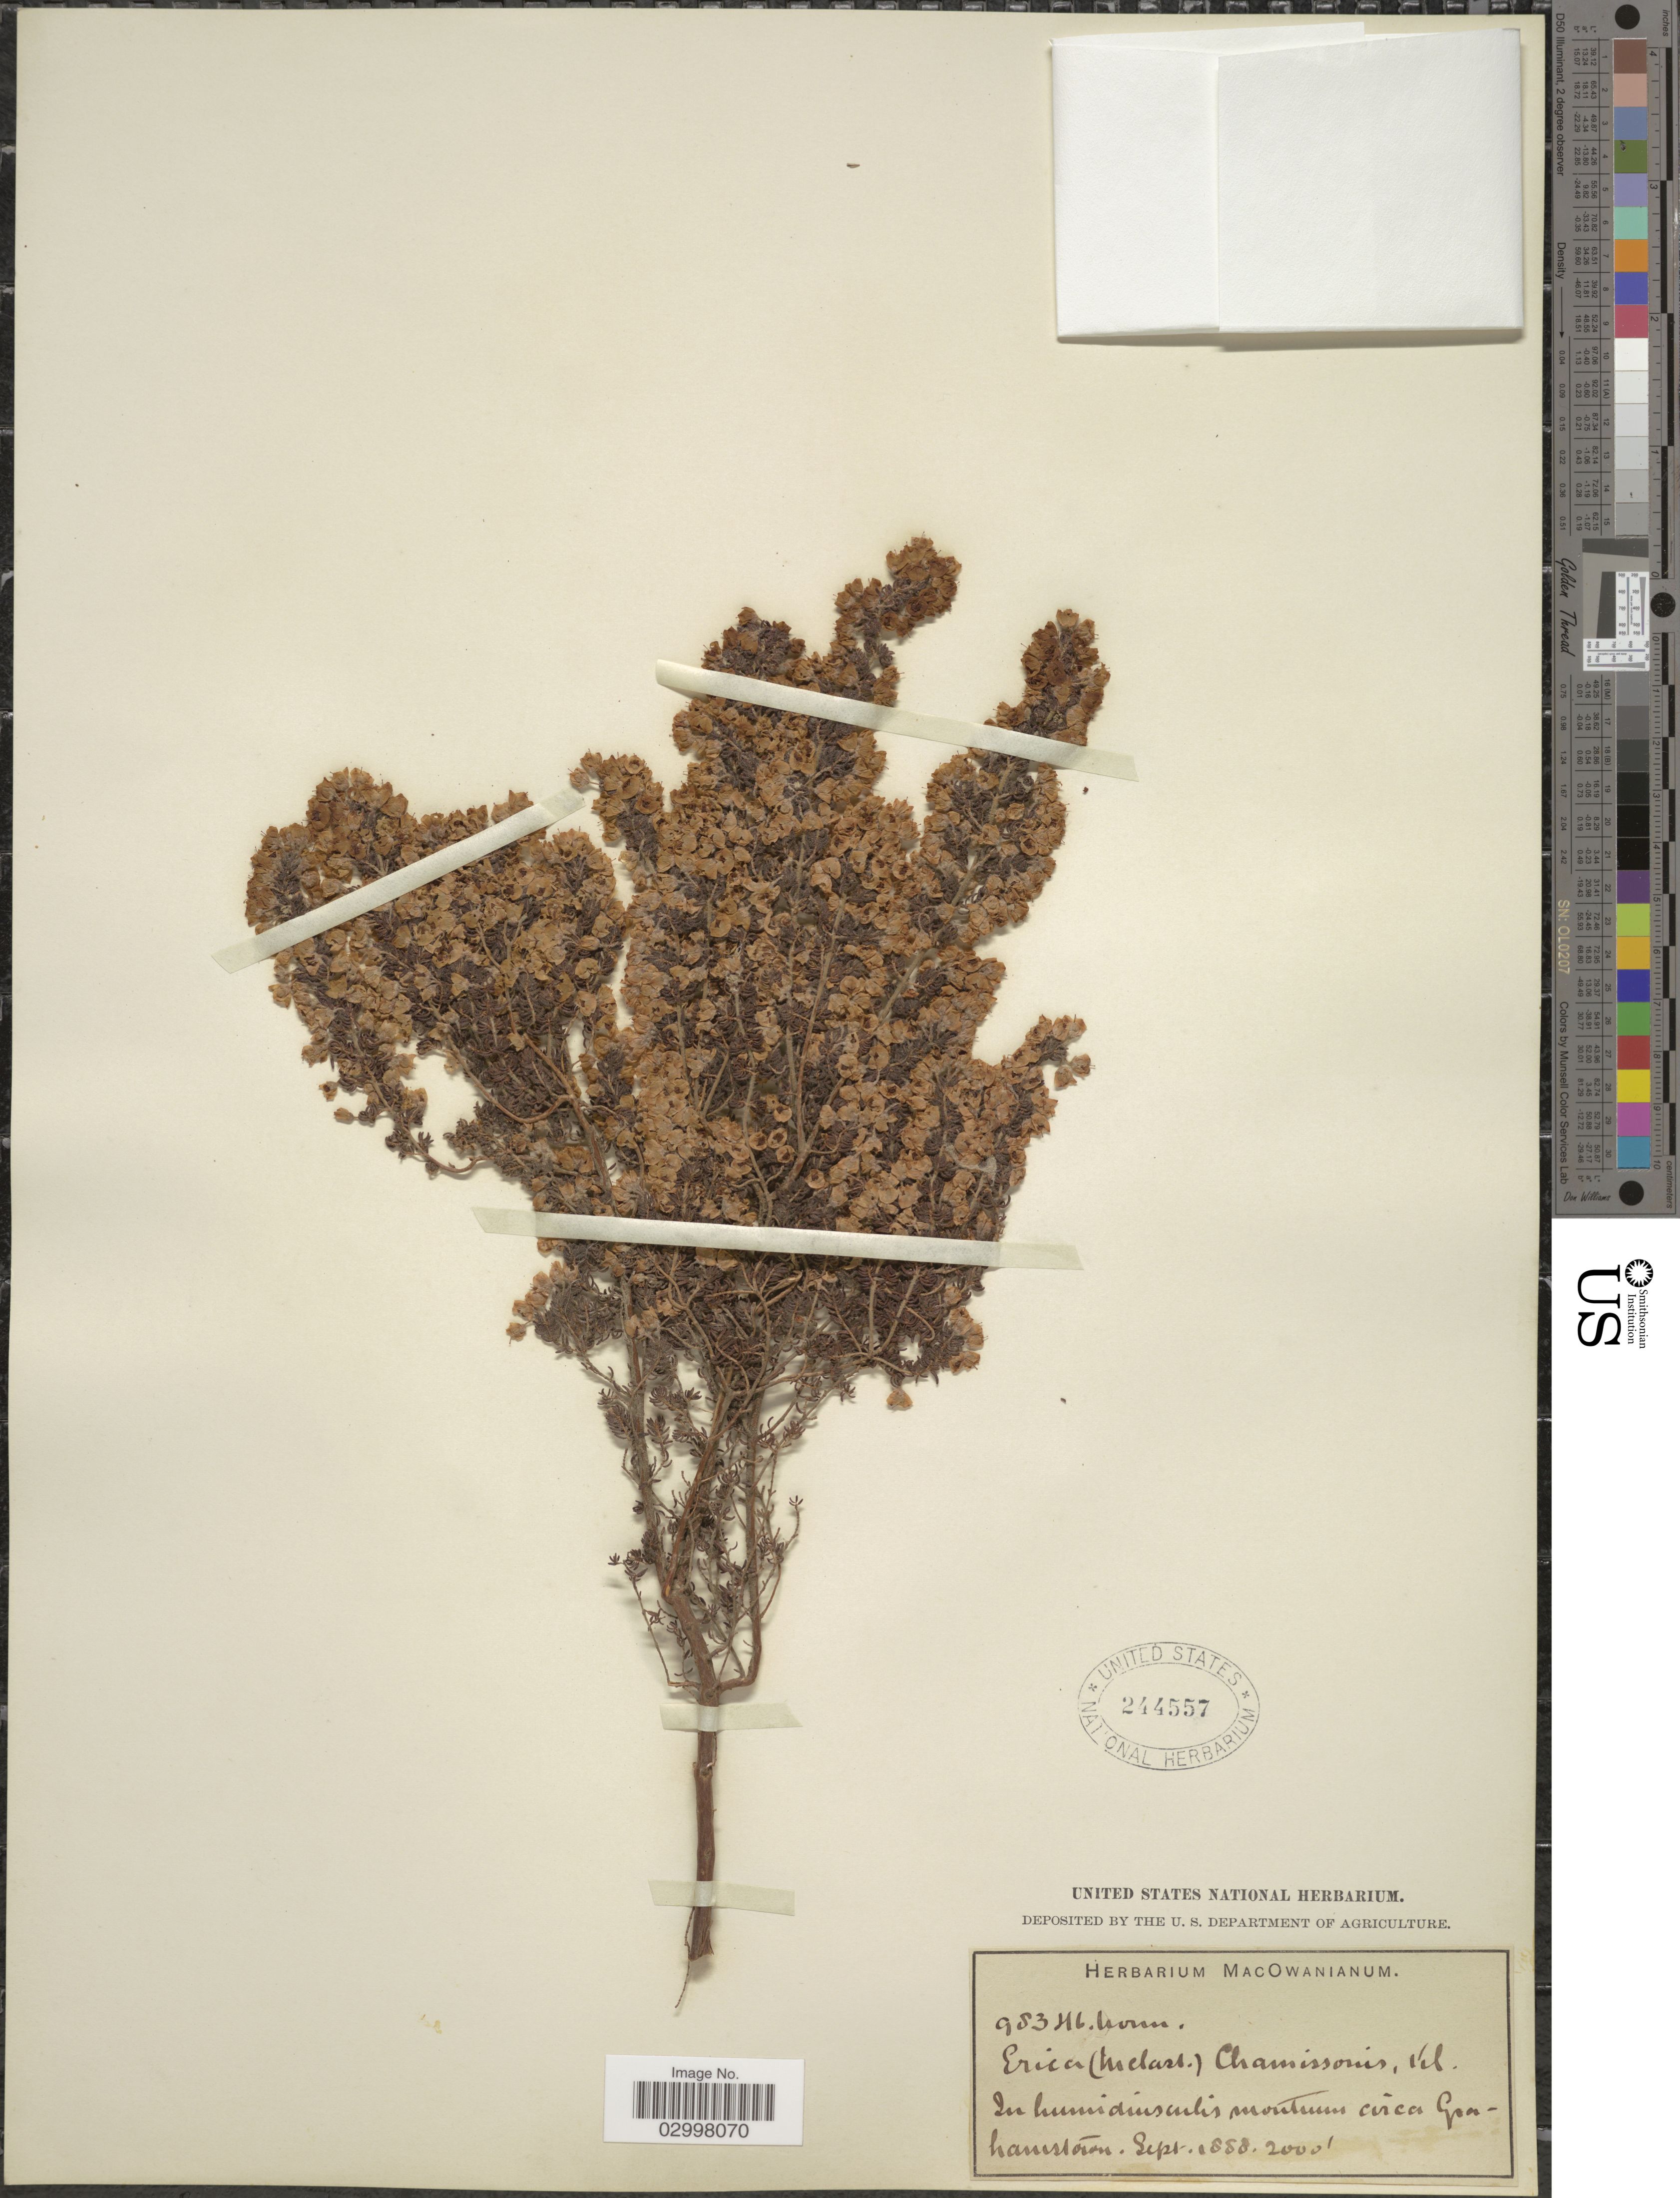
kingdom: Plantae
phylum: Tracheophyta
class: Magnoliopsida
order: Ericales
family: Ericaceae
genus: Erica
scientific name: Erica chamissonis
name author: Klotzsch ex Benth.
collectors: ex herb. MacOwanianum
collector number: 983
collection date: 1858-09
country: South Africa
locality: In humidius culis montium circa Grahamstown.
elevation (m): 610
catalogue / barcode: US 244557